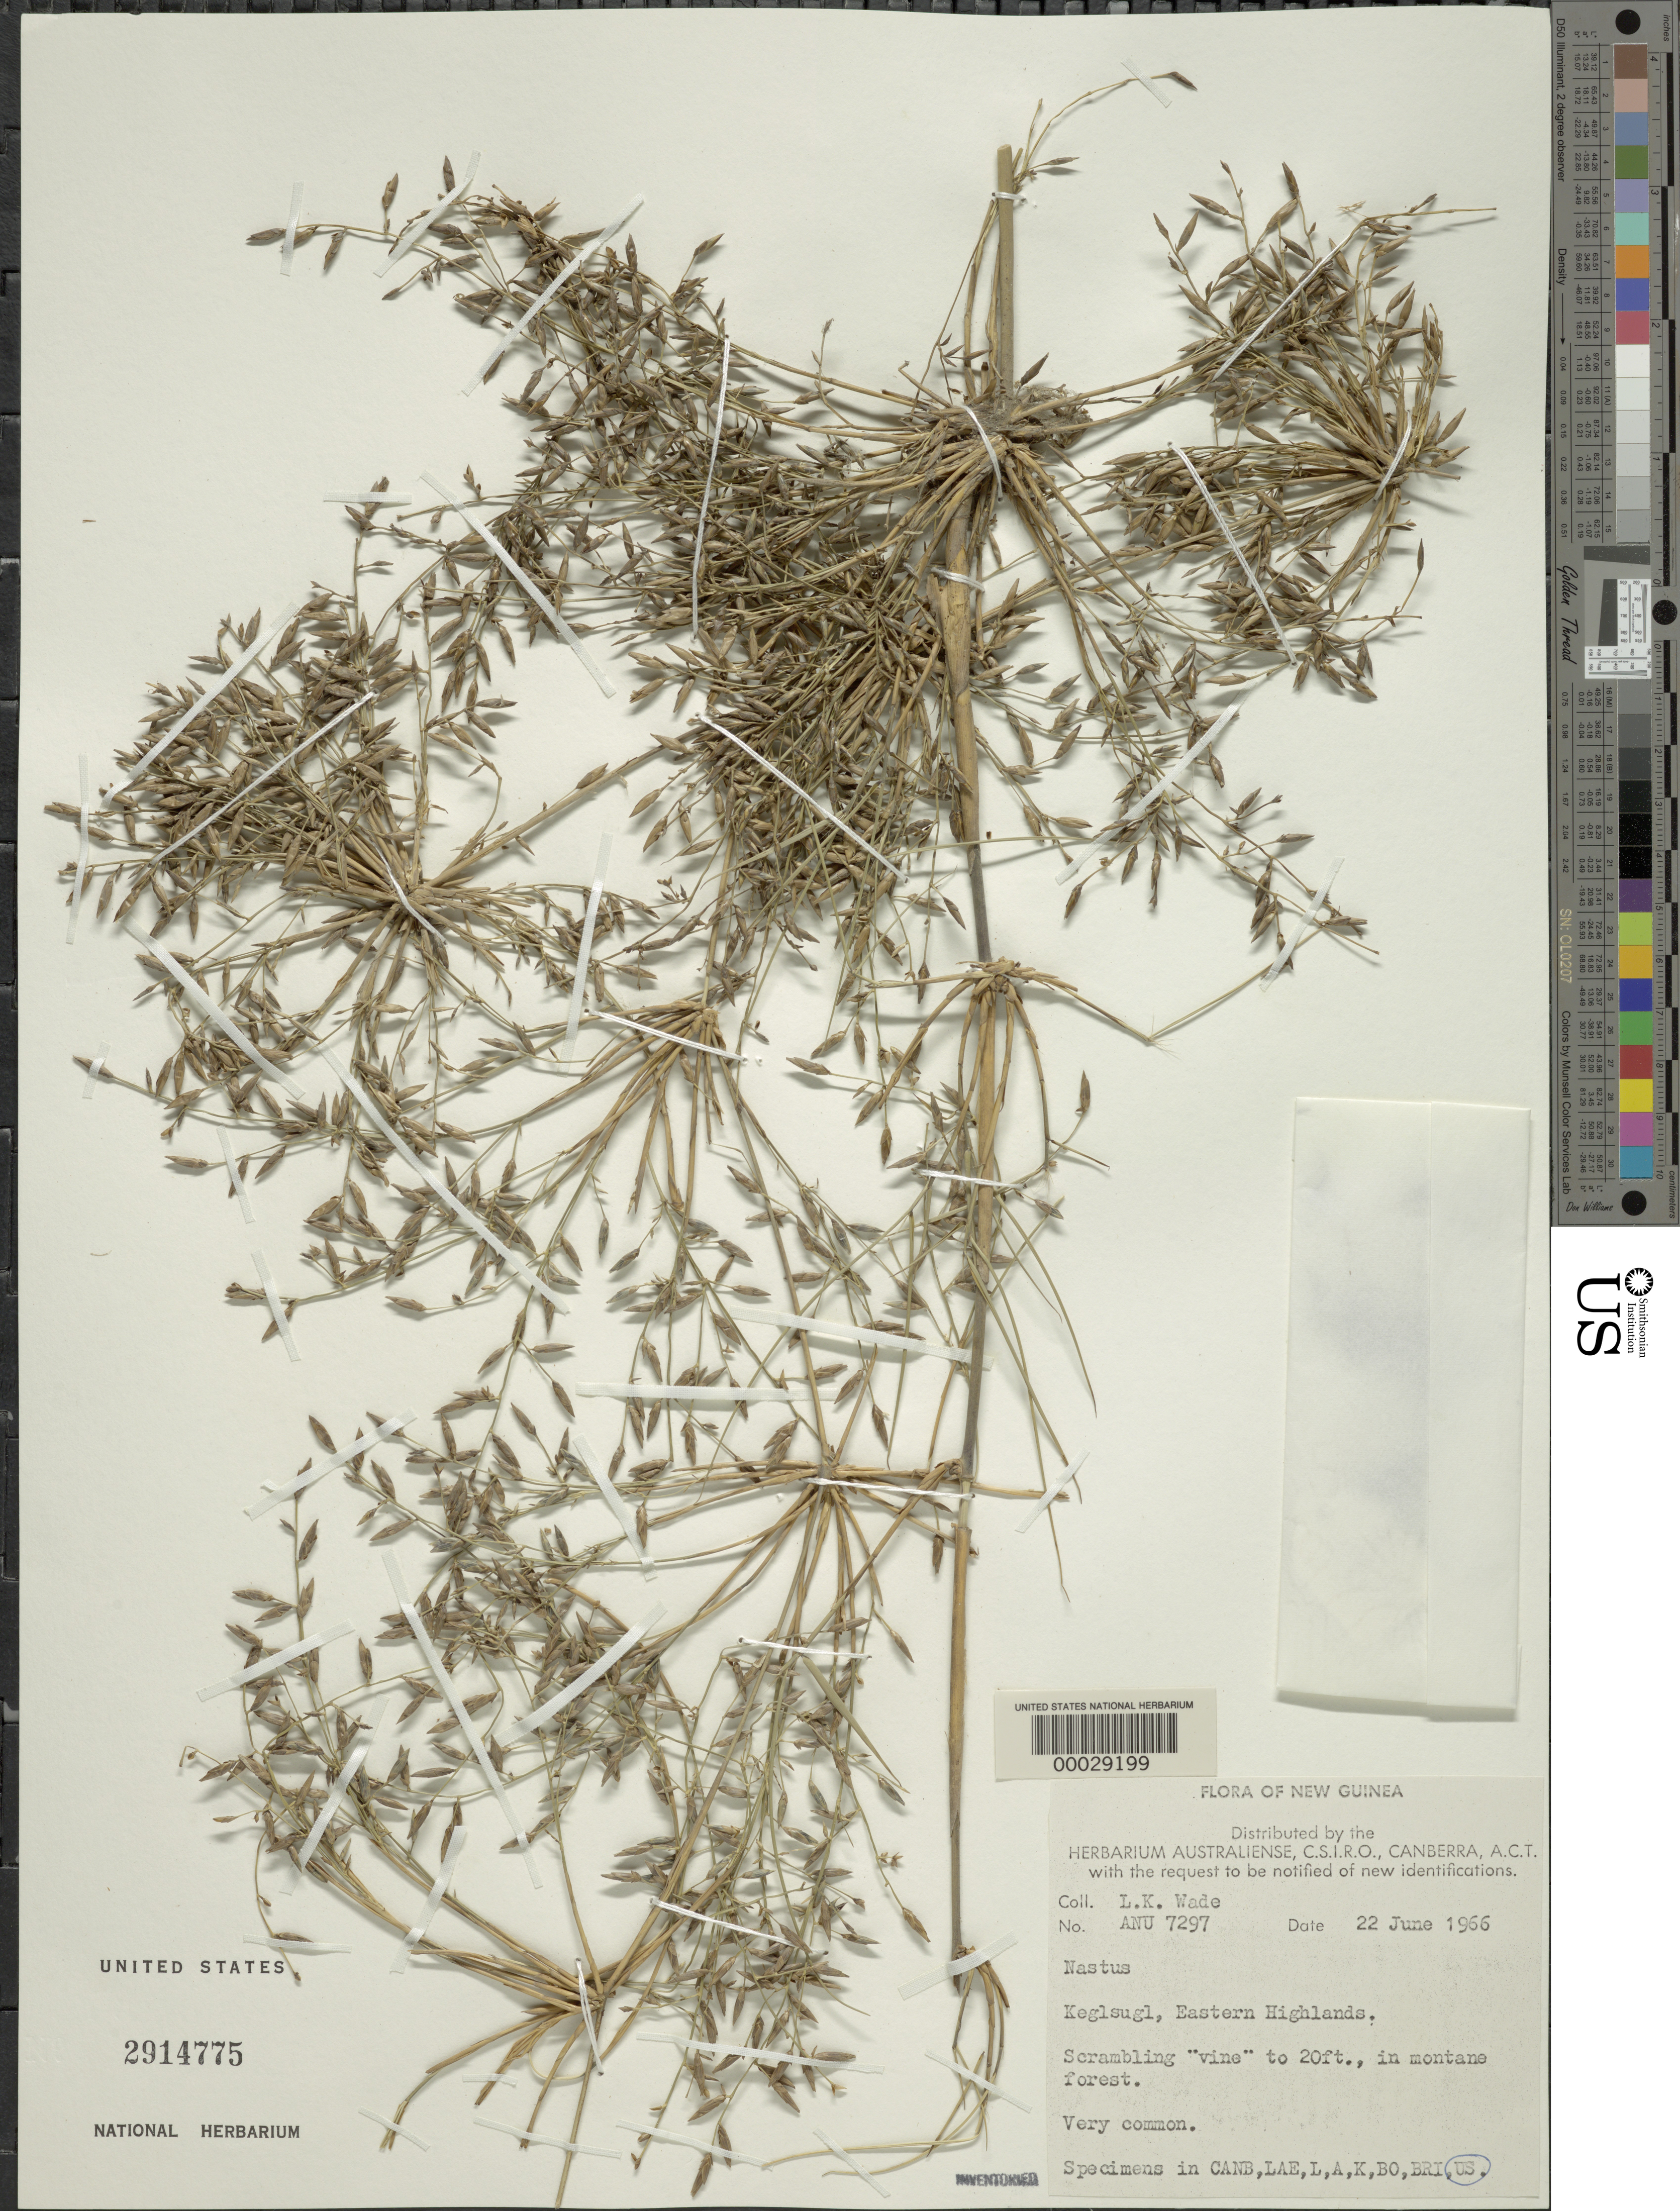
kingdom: Plantae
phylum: Tracheophyta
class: Liliopsida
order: Poales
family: Poaceae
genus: Nastus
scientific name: Nastus sp.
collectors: L. K. Wade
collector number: Anu 7297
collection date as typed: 22 Jun 1966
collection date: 1966-06-22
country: Papua New Guinea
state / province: Eastern Highlands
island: New Guinea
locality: Keglsugl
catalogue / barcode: US 2914775